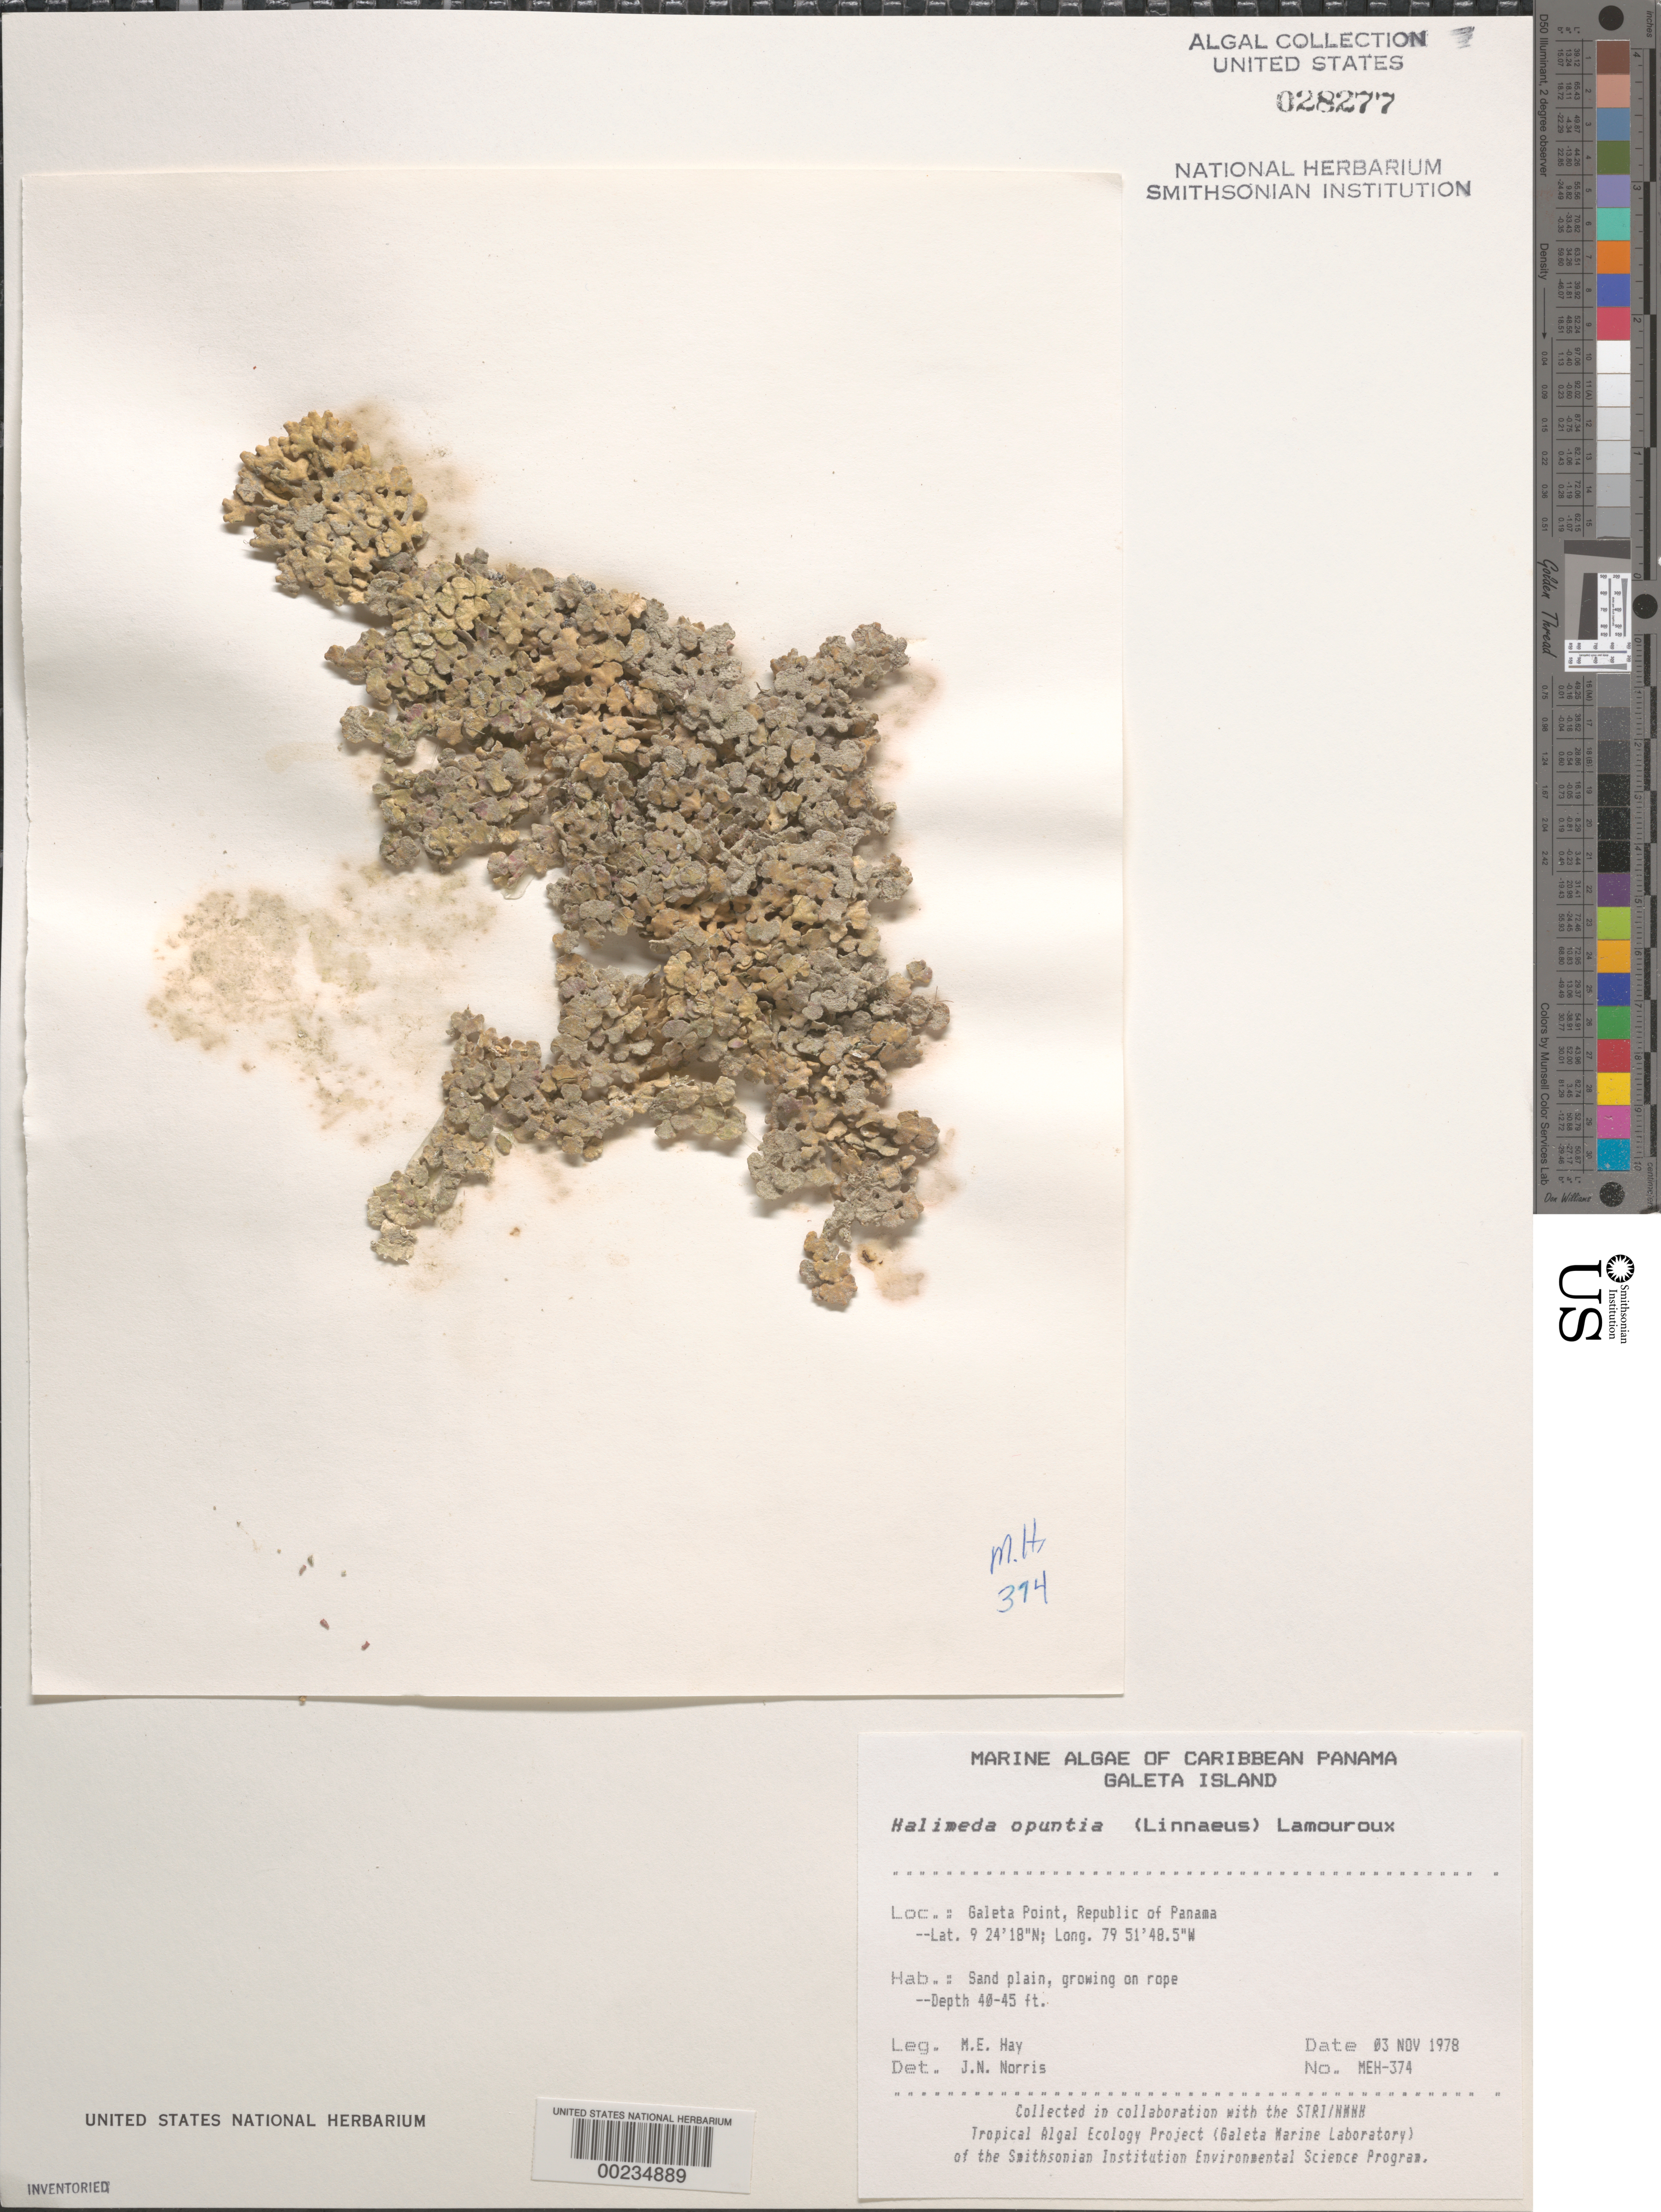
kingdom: Plantae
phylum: Chlorophyta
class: Ulvophyceae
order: Bryopsidales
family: Halimedaceae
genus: Halimeda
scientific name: Halimeda opuntia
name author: (L.) J.V.Lamouroux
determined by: Norris, James N.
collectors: M. E. Hay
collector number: MEH-374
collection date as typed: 03 Nov 1978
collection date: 1978-11-03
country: Panama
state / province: Colón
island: Galeta Island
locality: Galeta Point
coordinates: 9 24' 18" N, 79 51' 48.5" W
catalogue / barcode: US 28277